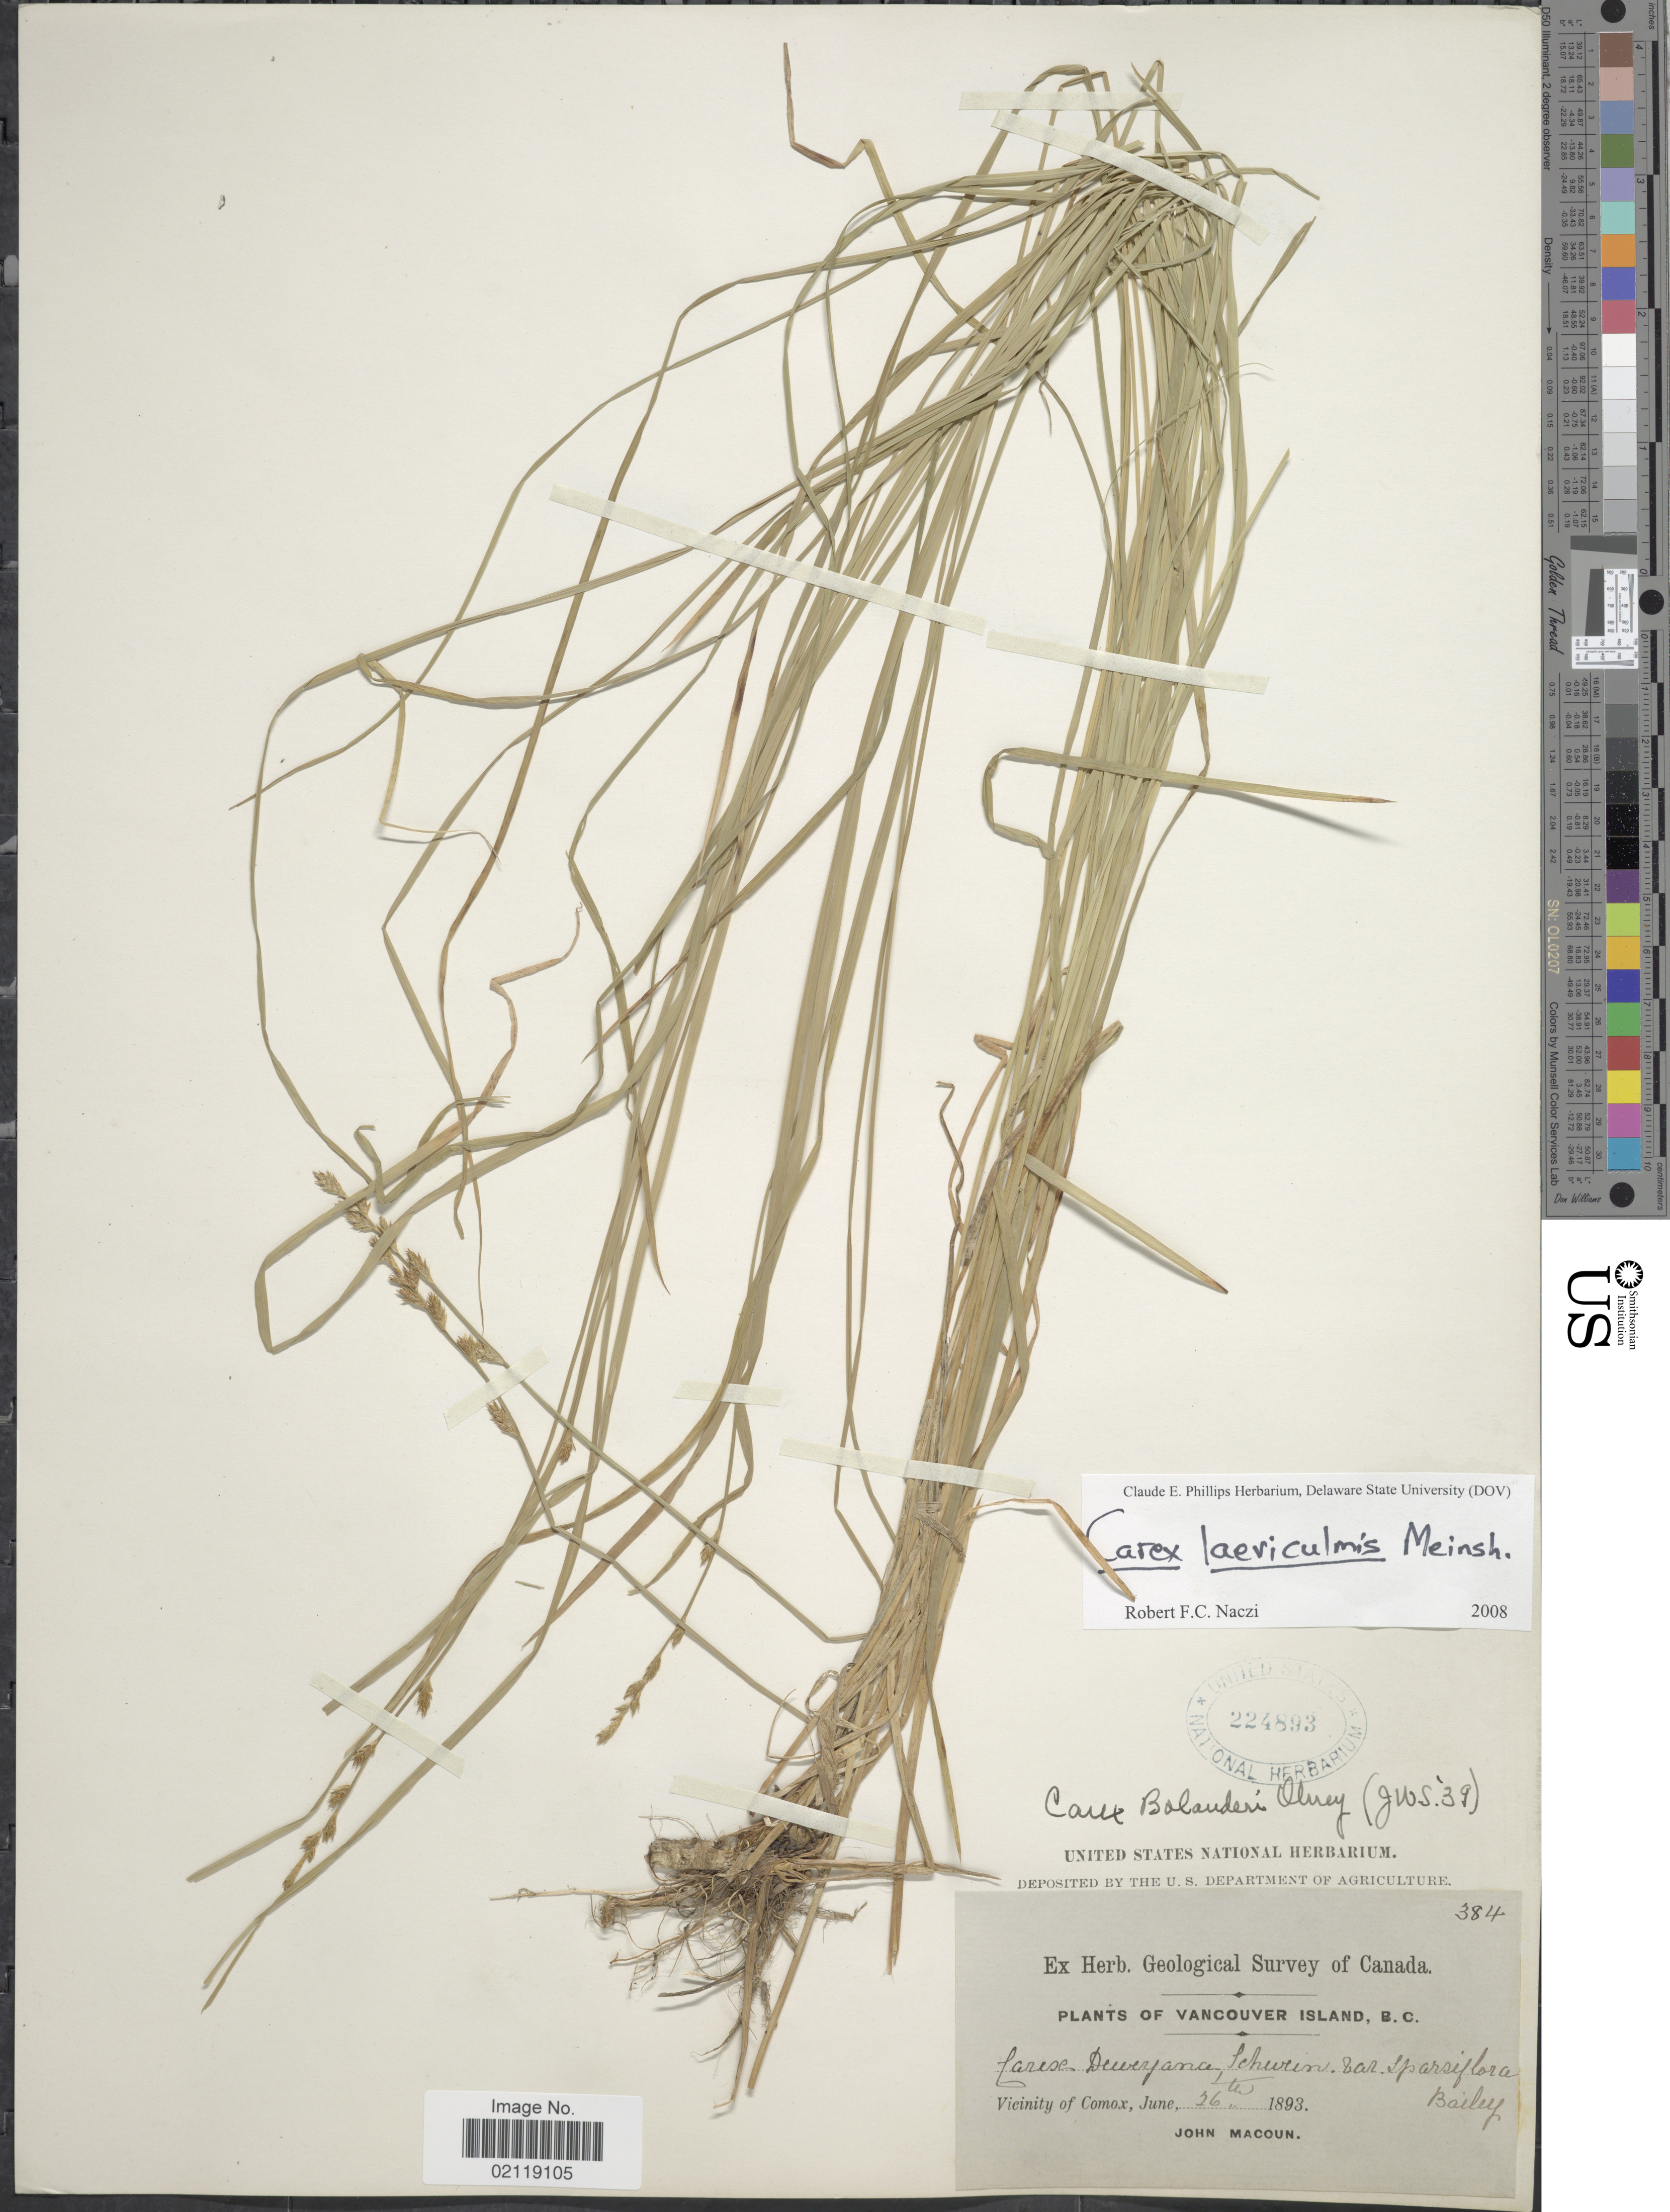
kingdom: Plantae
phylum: Tracheophyta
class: Liliopsida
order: Poales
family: Cyperaceae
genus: Carex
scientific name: Carex laeviculmis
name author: Meinsh.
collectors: J. Macoun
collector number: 384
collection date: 1893-06-26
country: Canada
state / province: British Columbia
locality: Vancouver Island, Vicinity of Comox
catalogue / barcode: US 224893